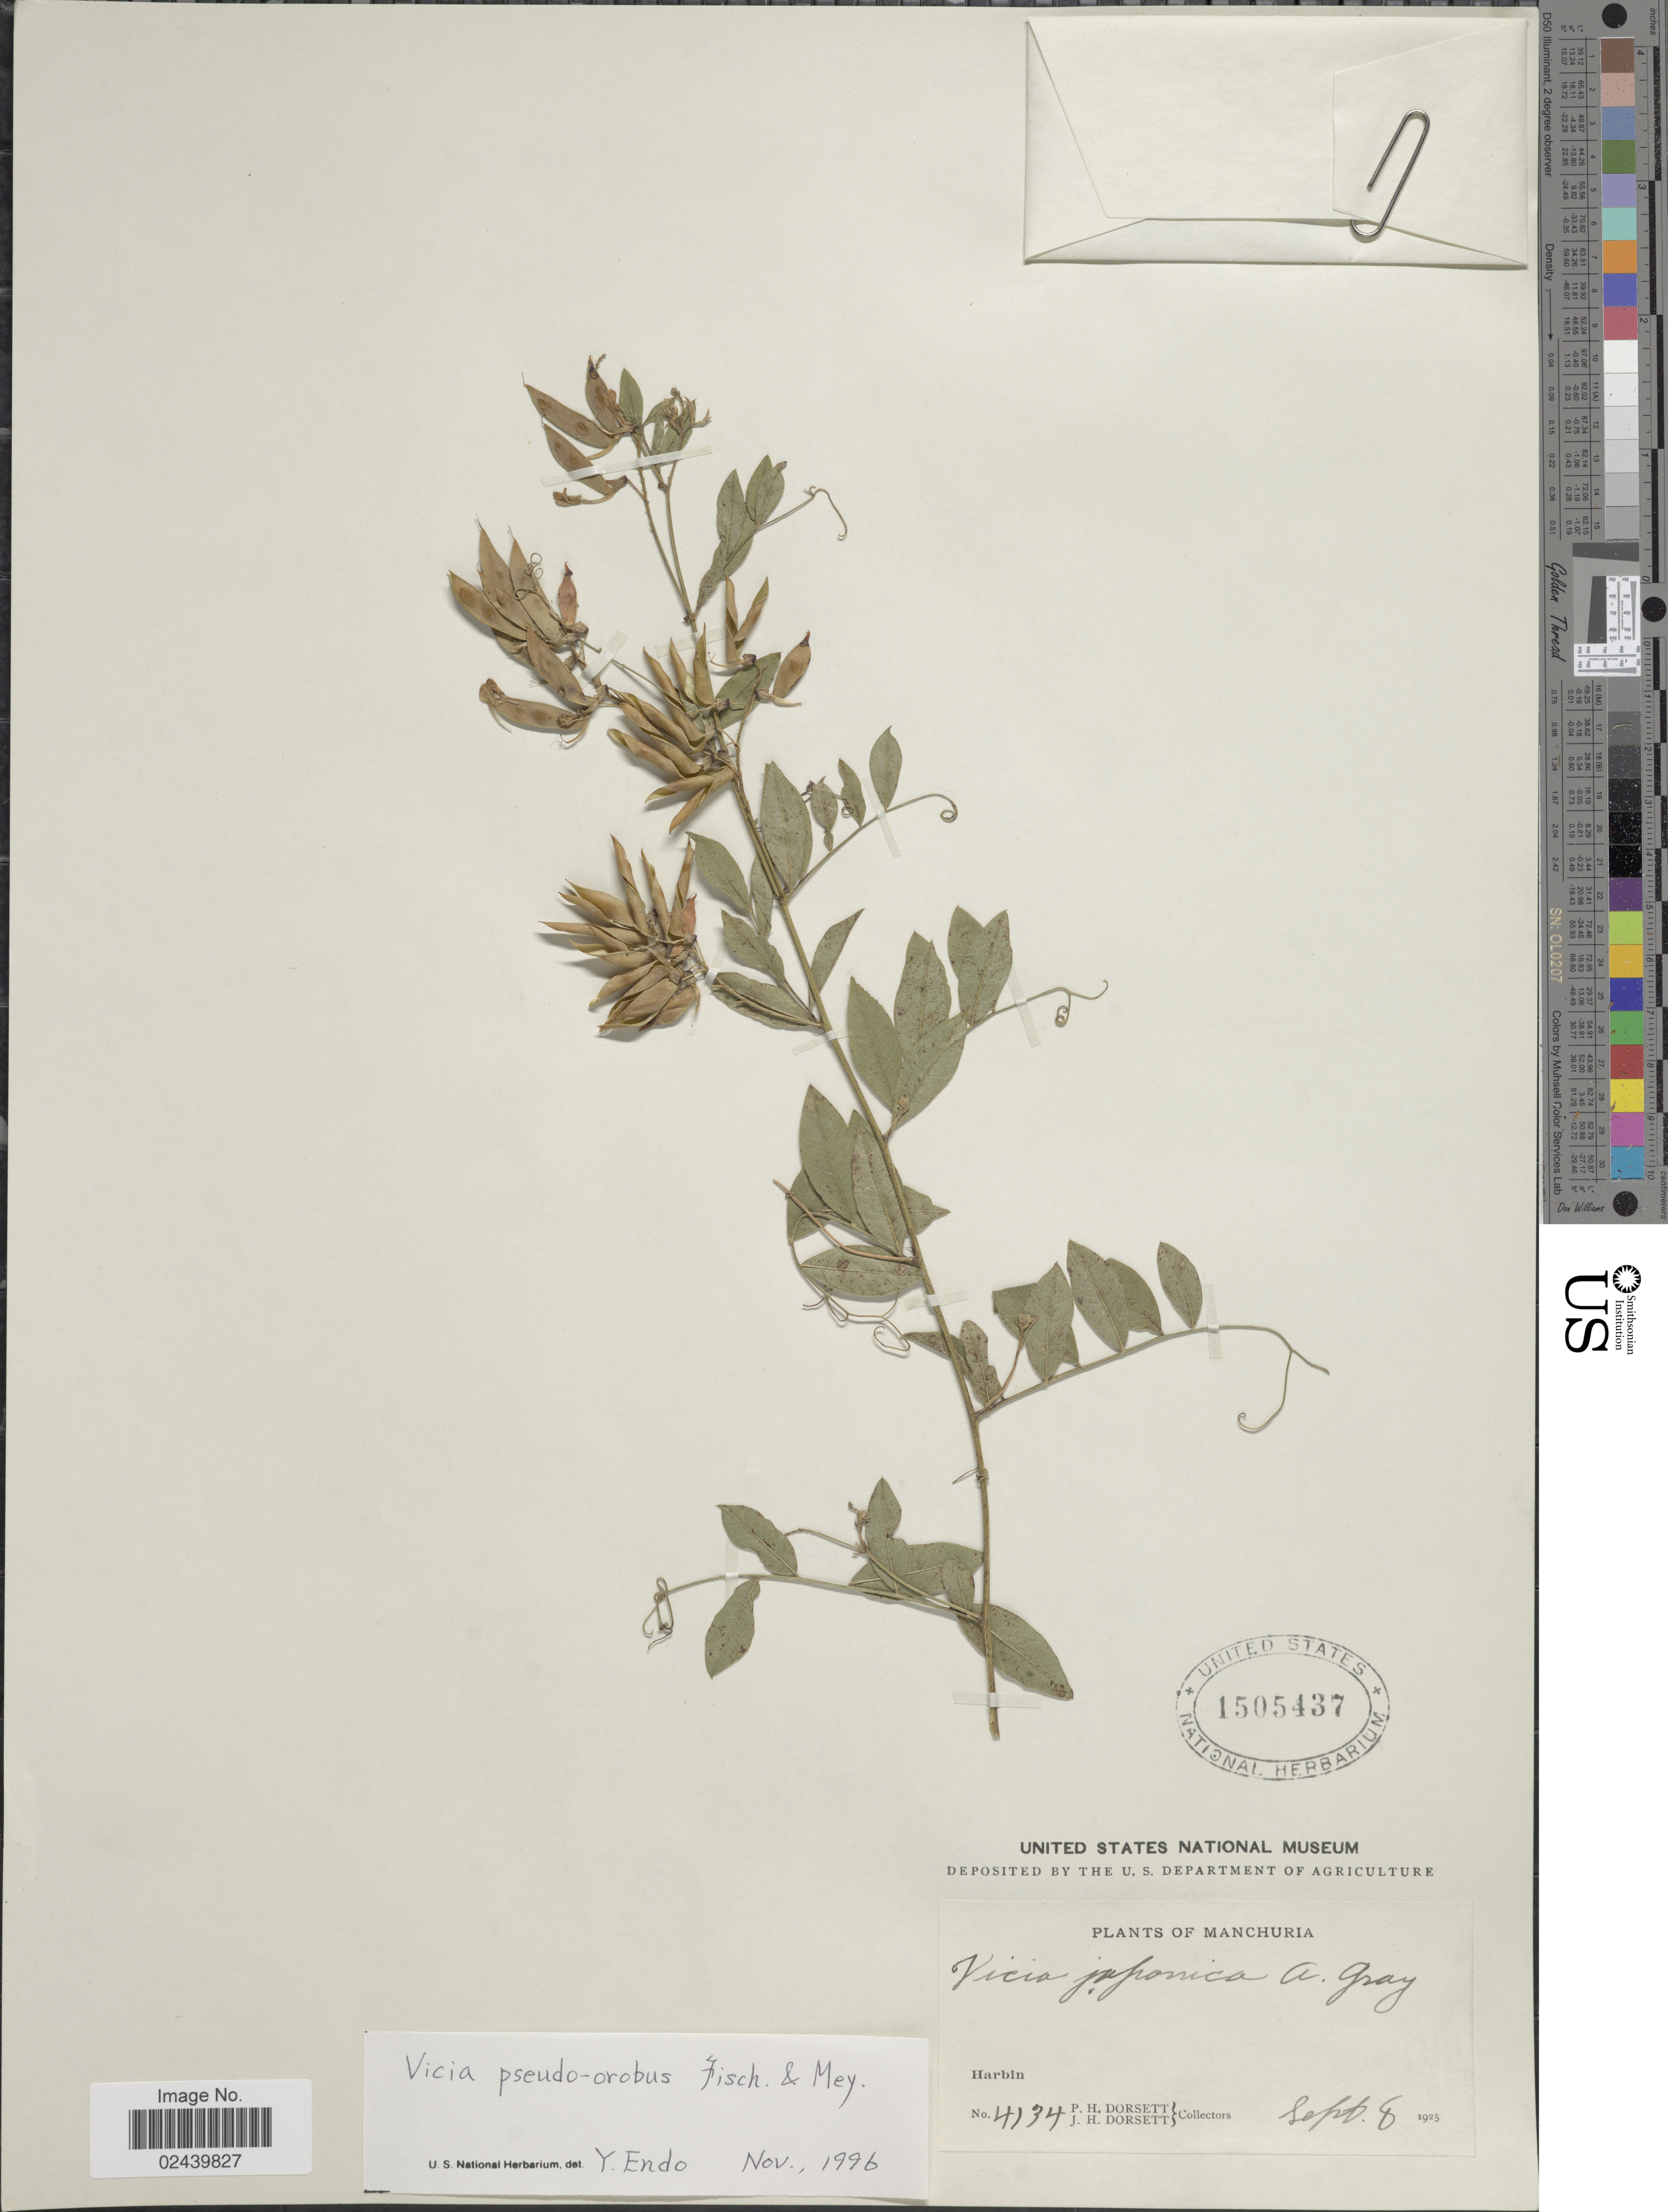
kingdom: Plantae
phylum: Tracheophyta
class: Magnoliopsida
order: Fabales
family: Fabaceae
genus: Vicia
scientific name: Vicia pseudo-orobus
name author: Fisch. & C.A. Mey.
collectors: P. H. Dorsett & J. Dorsett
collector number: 4134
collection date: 1925-09-08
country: China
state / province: Heilongjiang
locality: Manchuria. Harbin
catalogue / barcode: US 1505437